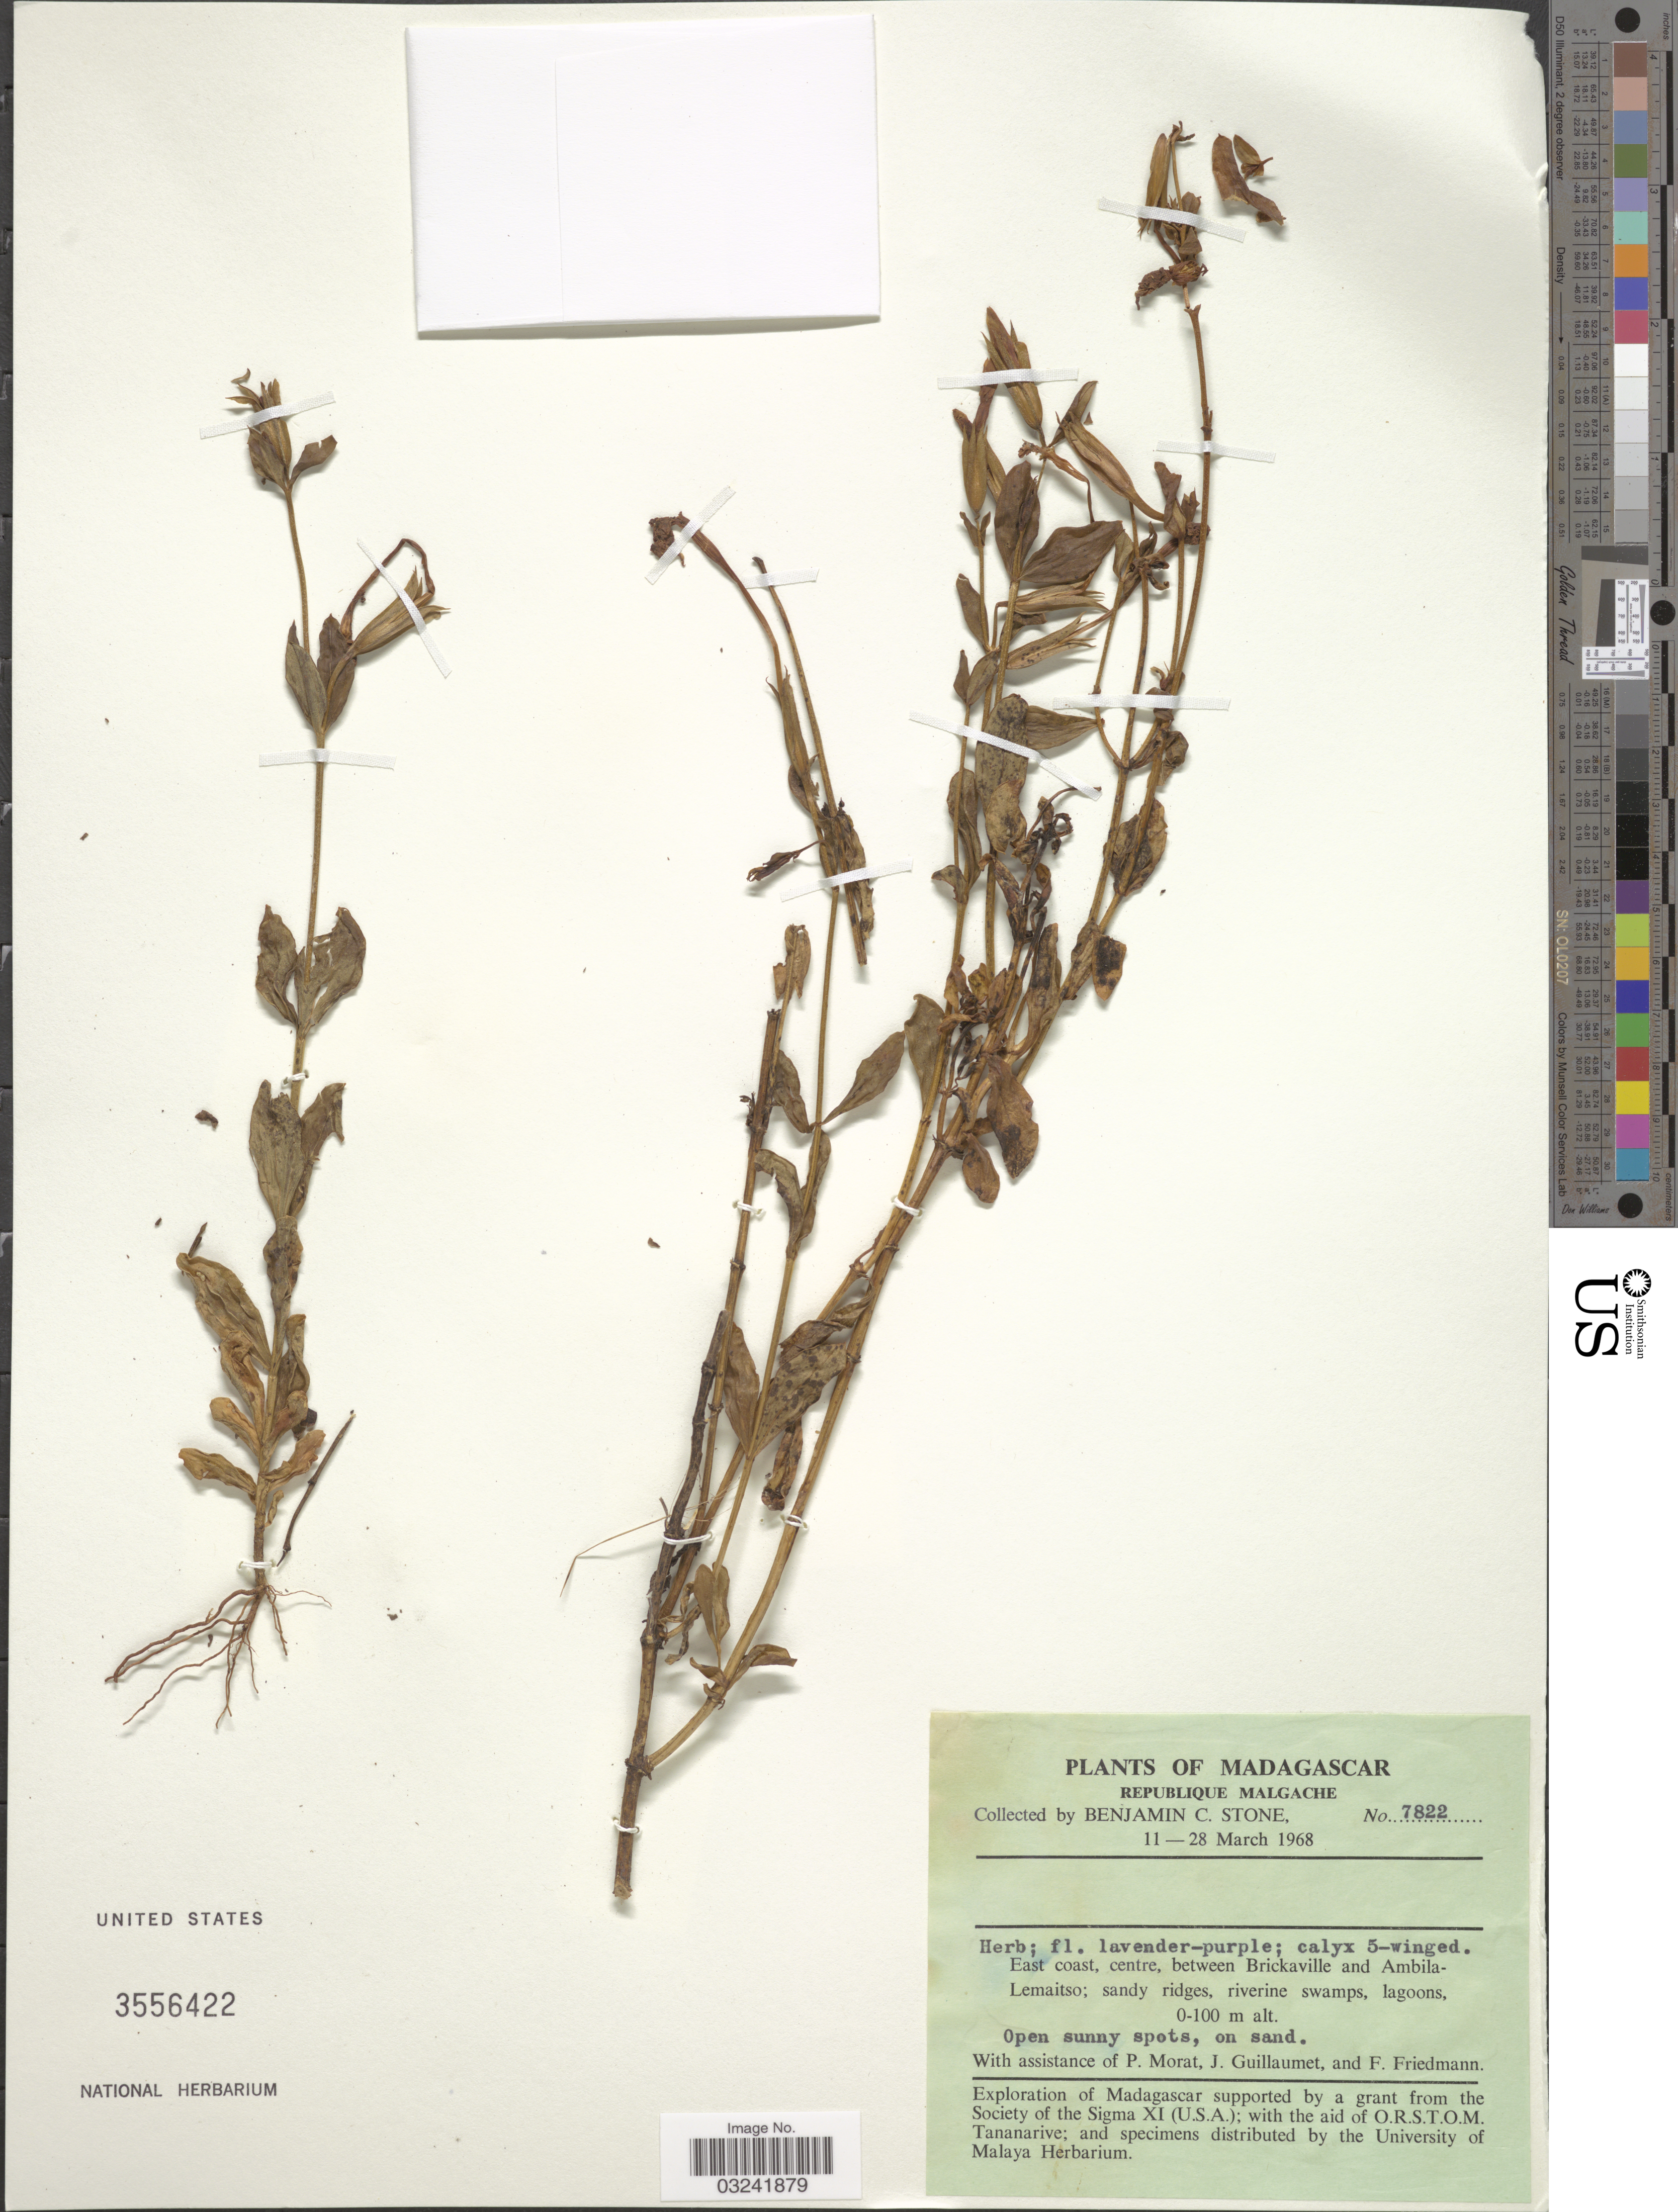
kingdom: Plantae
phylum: Tracheophyta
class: Magnoliopsida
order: Gentianales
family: Gentianaceae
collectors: B. C. Stone, P. Morat, J. Guillaumet & F. Friedmann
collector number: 7822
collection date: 1968-03-11/1968-03-28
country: Madagascar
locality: East coast, centre, between Brickaville and Ambila-Lemaitso.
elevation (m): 0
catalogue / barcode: US 3556422